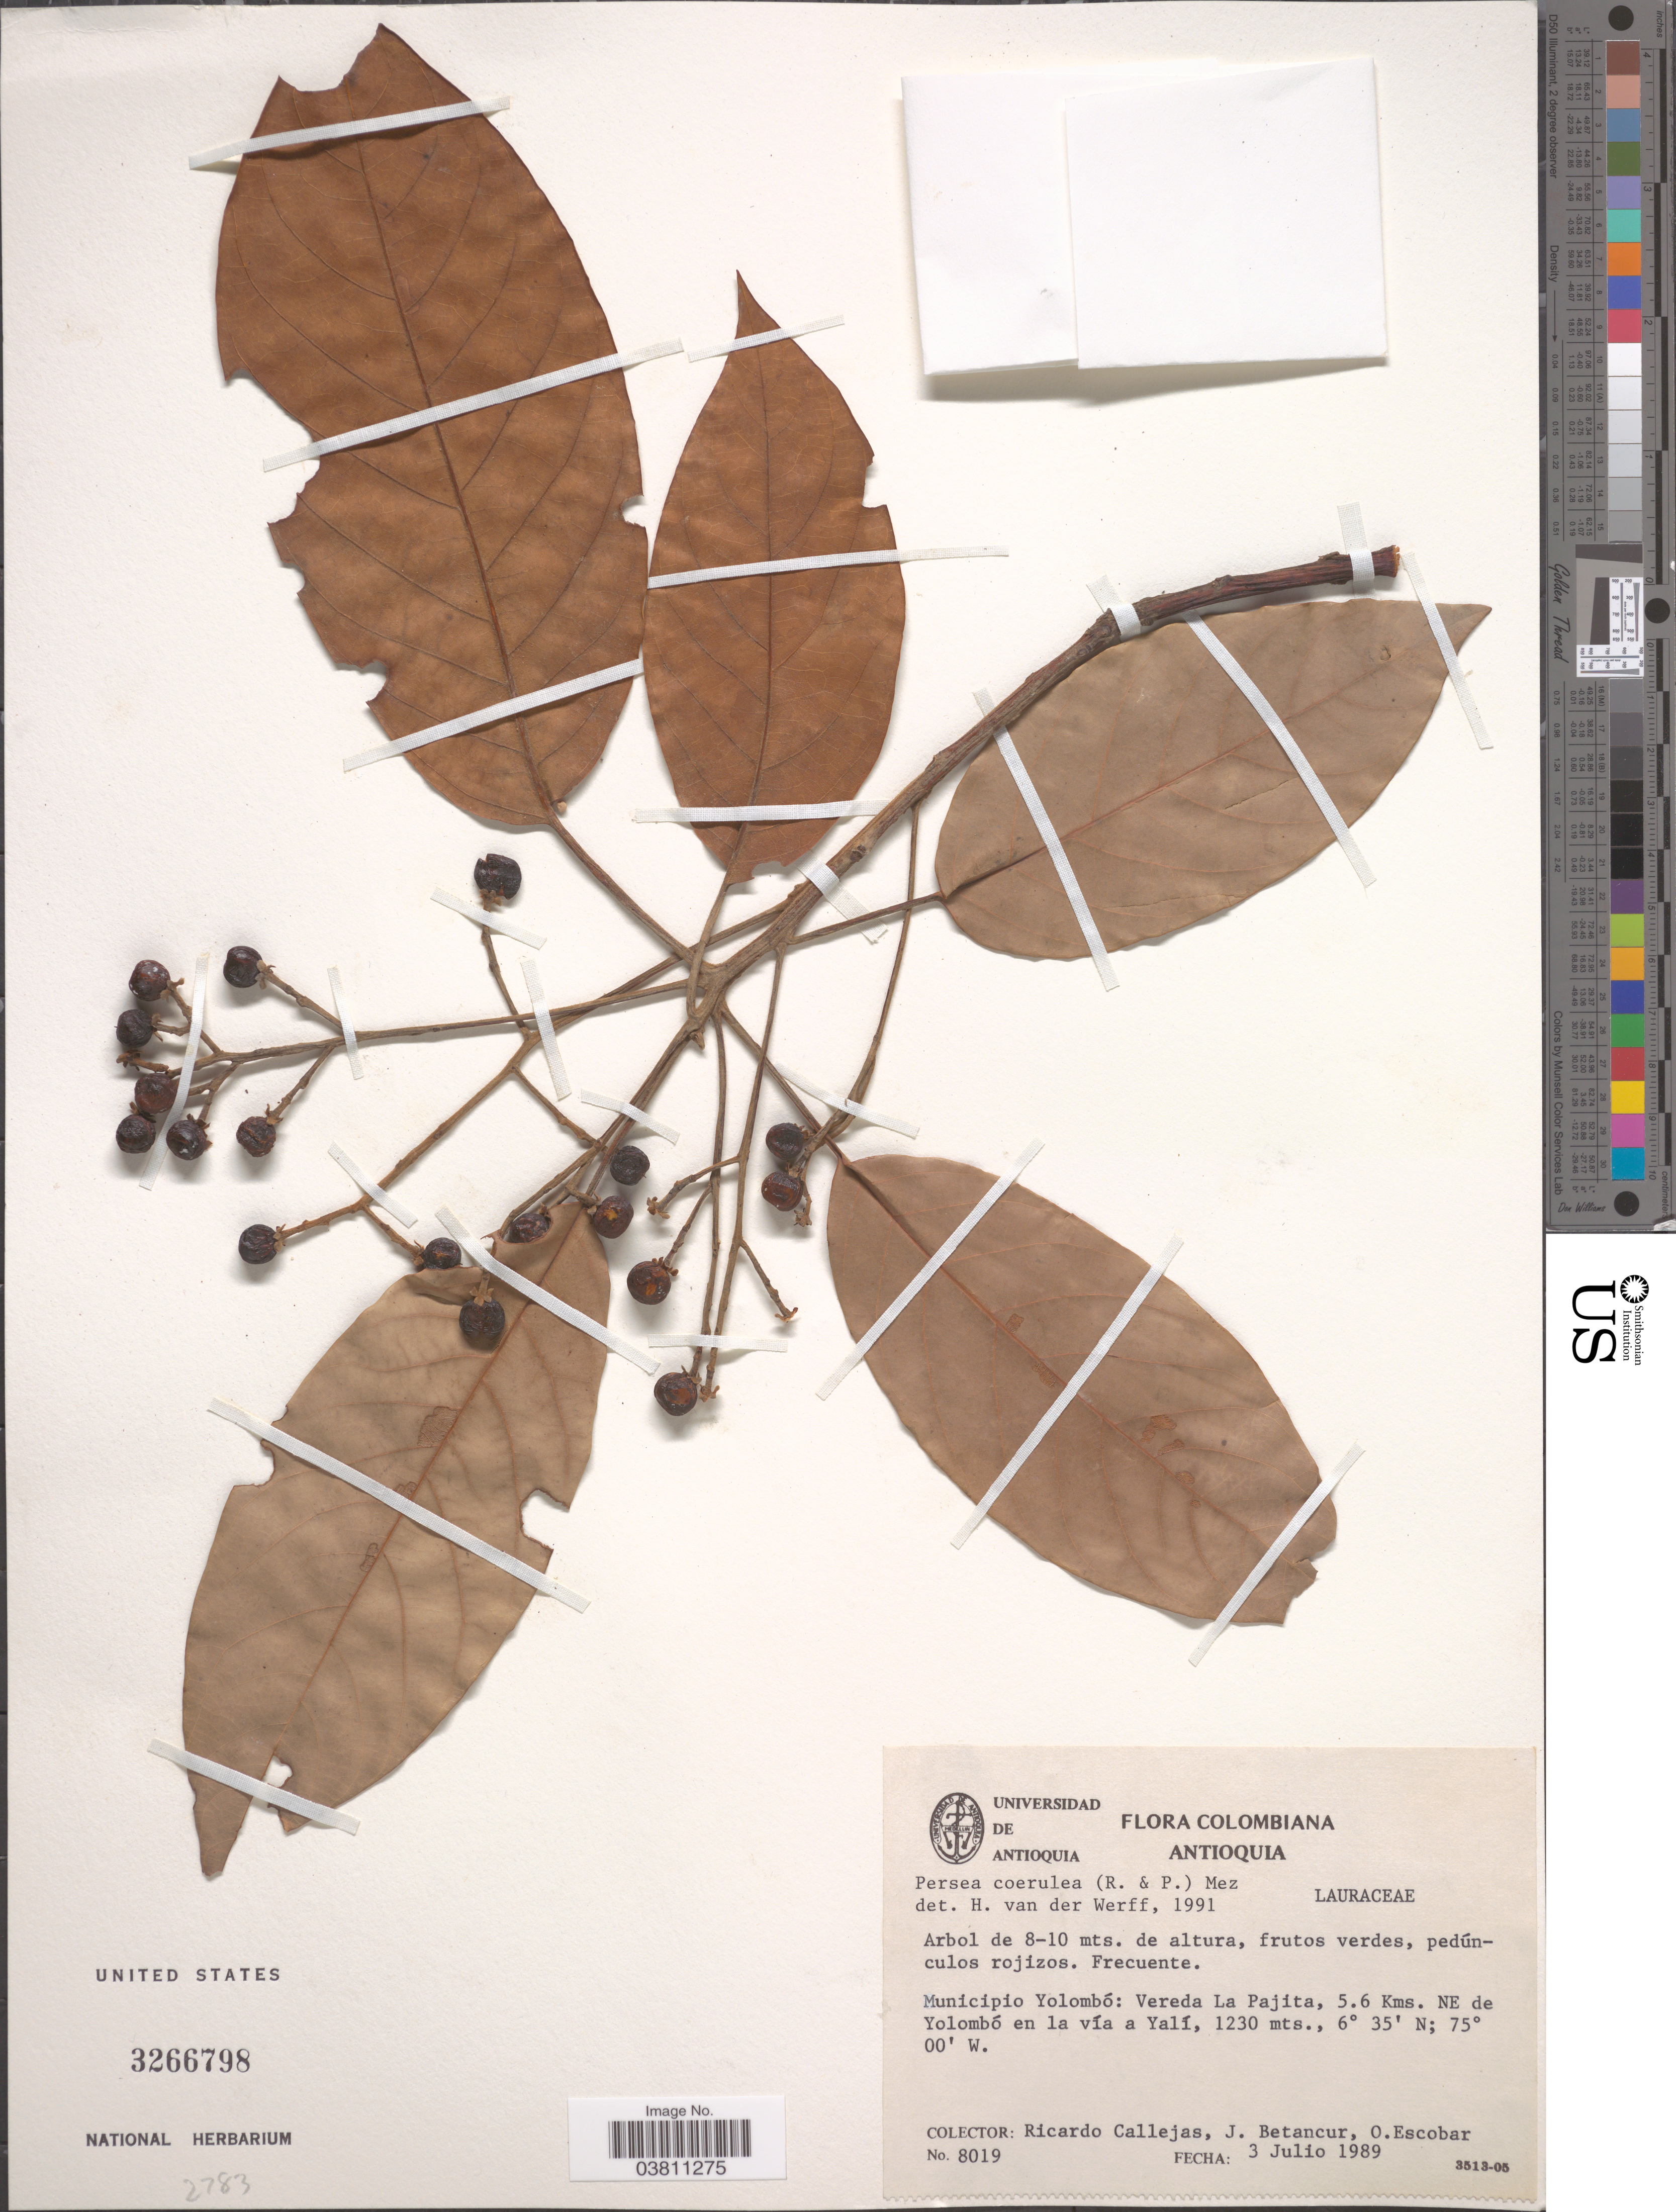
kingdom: Plantae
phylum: Tracheophyta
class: Magnoliopsida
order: Laurales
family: Lauraceae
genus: Persea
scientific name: Persea caerulea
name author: (Ruiz & Pav.) Mez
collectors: R. Callejas, J. Betancur & O. Escobar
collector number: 8019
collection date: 1989-07-03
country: Colombia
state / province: Antioquia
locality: Municipio Yolombó: Vereda La Pajita, 5.6 Kms. NE de Yolombó en la vía a Yalí.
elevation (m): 1230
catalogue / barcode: US 3266798